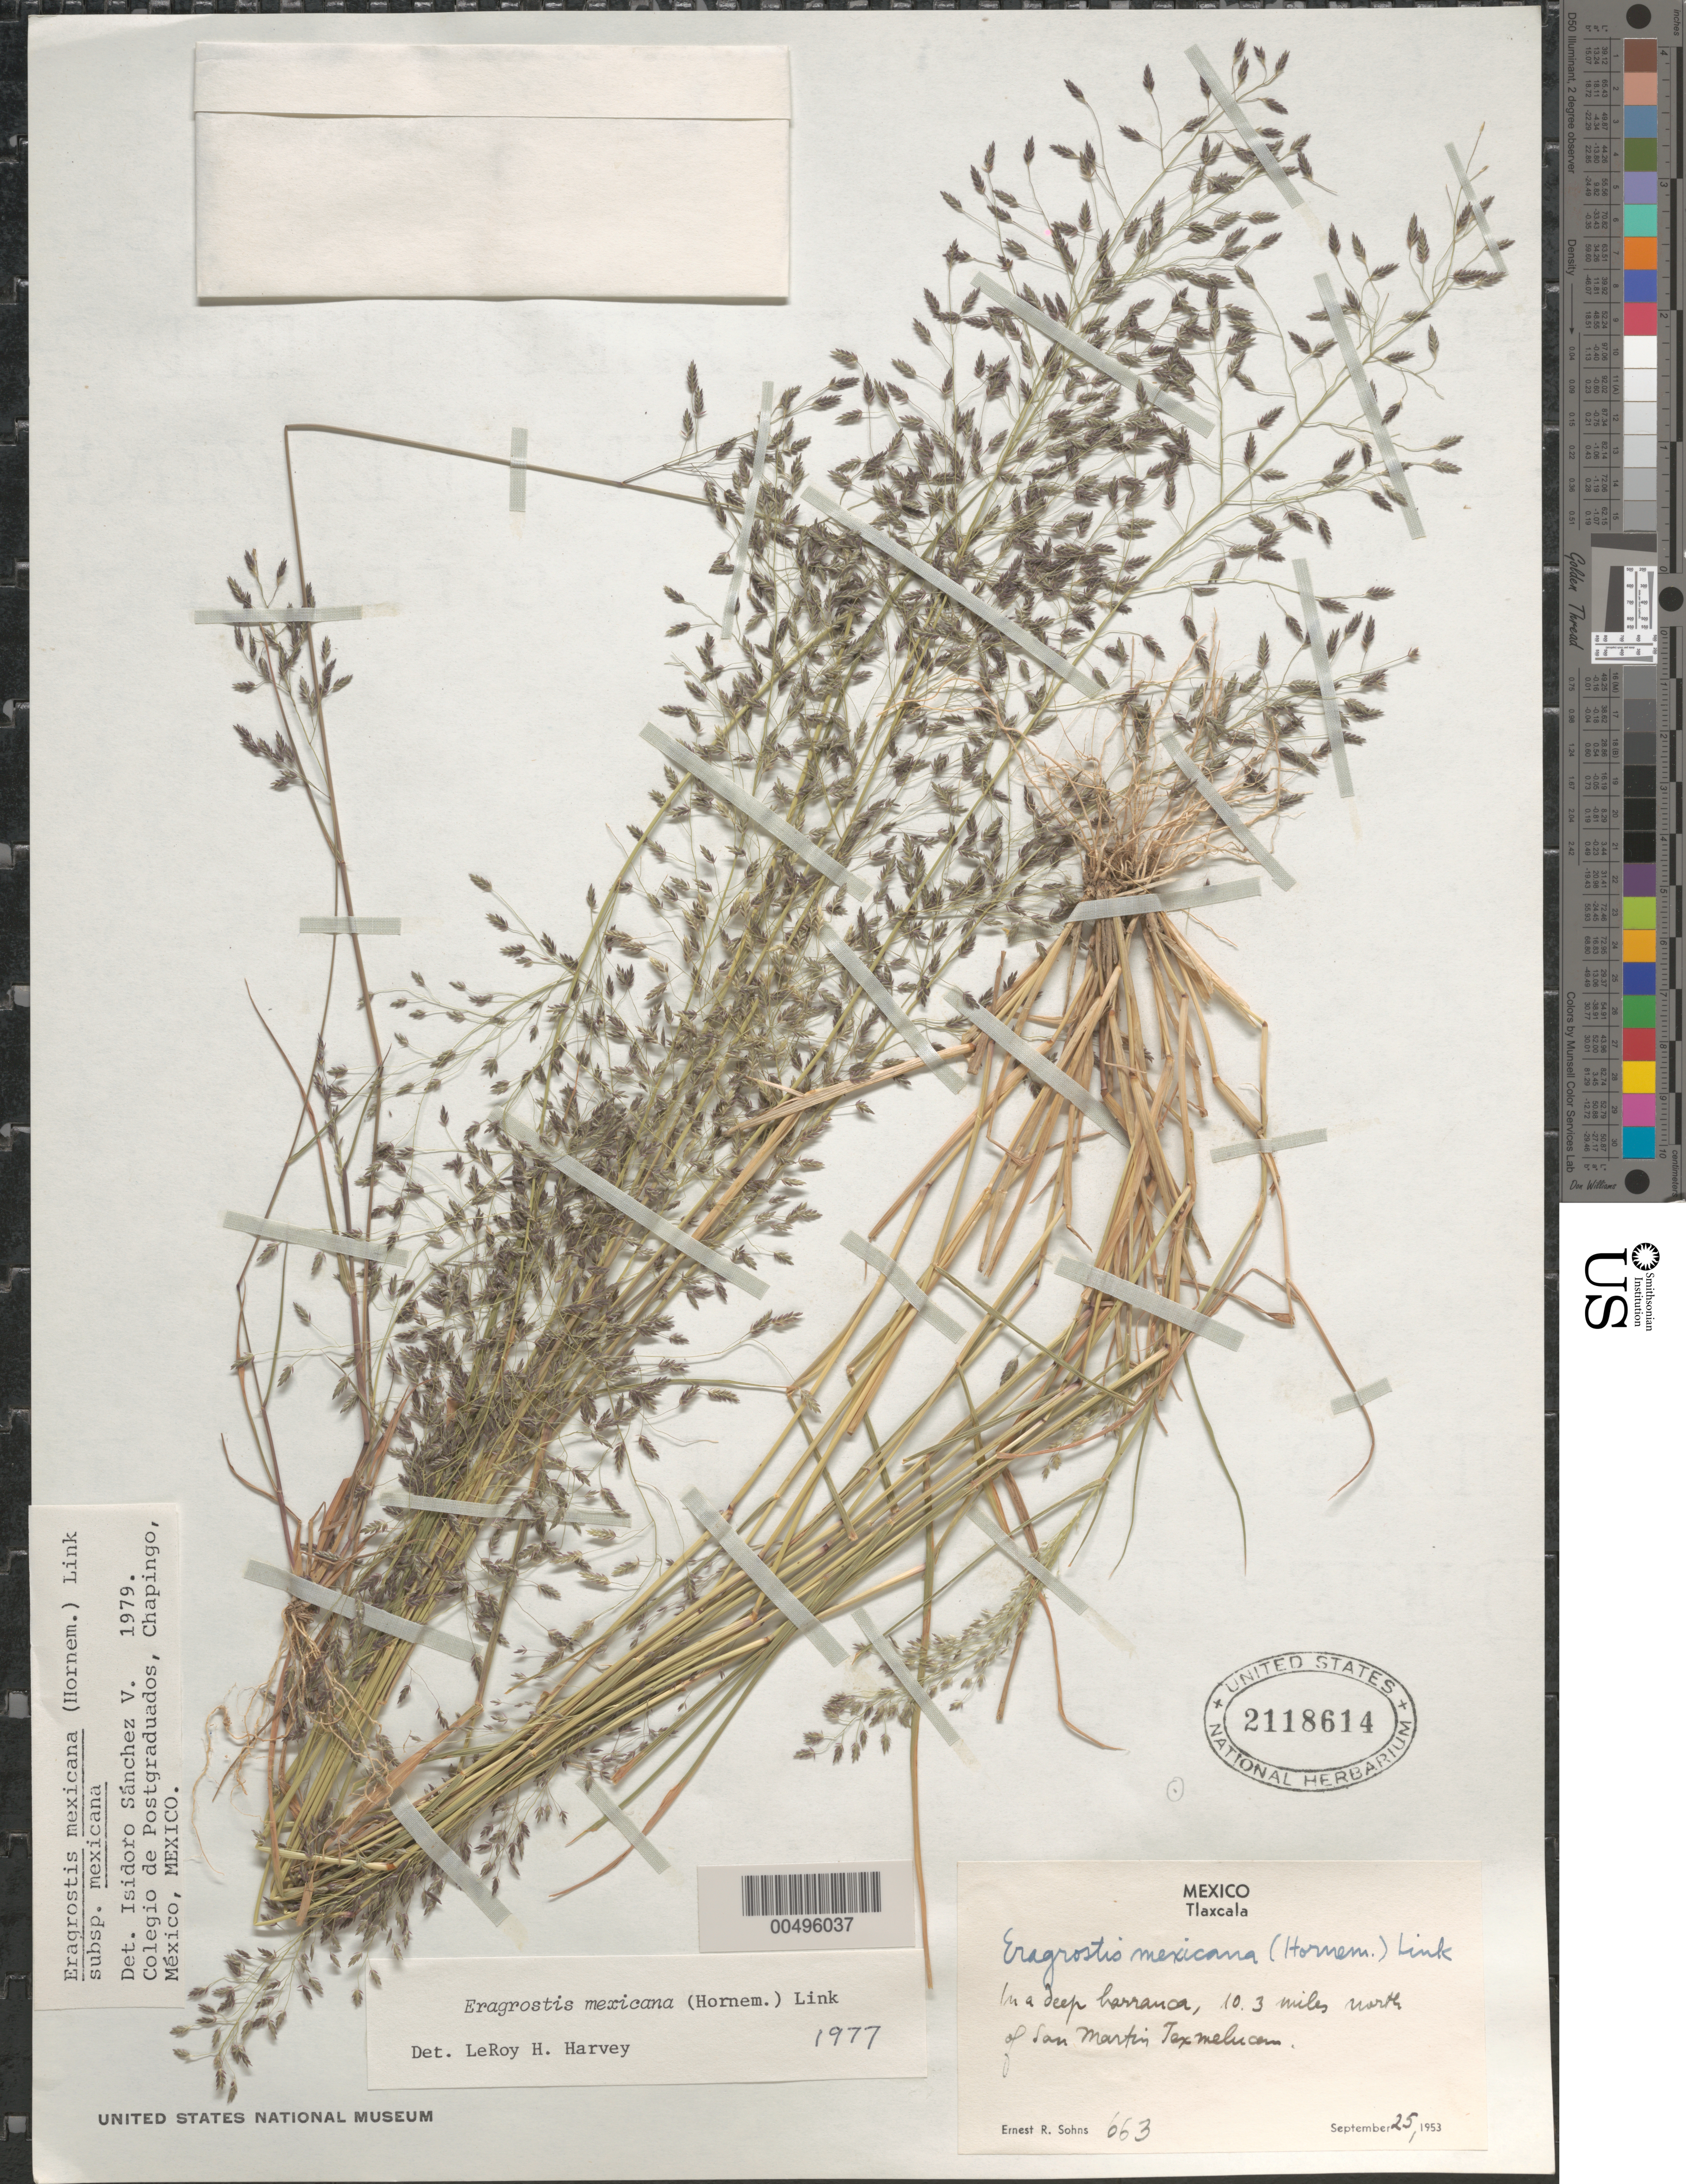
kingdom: Plantae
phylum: Tracheophyta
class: Liliopsida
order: Poales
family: Poaceae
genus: Eragrostis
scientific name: Eragrostis mexicana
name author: (Hornem.) Link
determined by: Sánchez Vega, I. M.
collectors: E. R. Sohns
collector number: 663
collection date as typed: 25 Sep 1953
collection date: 1953-09-25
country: Mexico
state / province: Tlaxcala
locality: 10.3 mi N of San Martin Texmelucan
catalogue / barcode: US 2118614